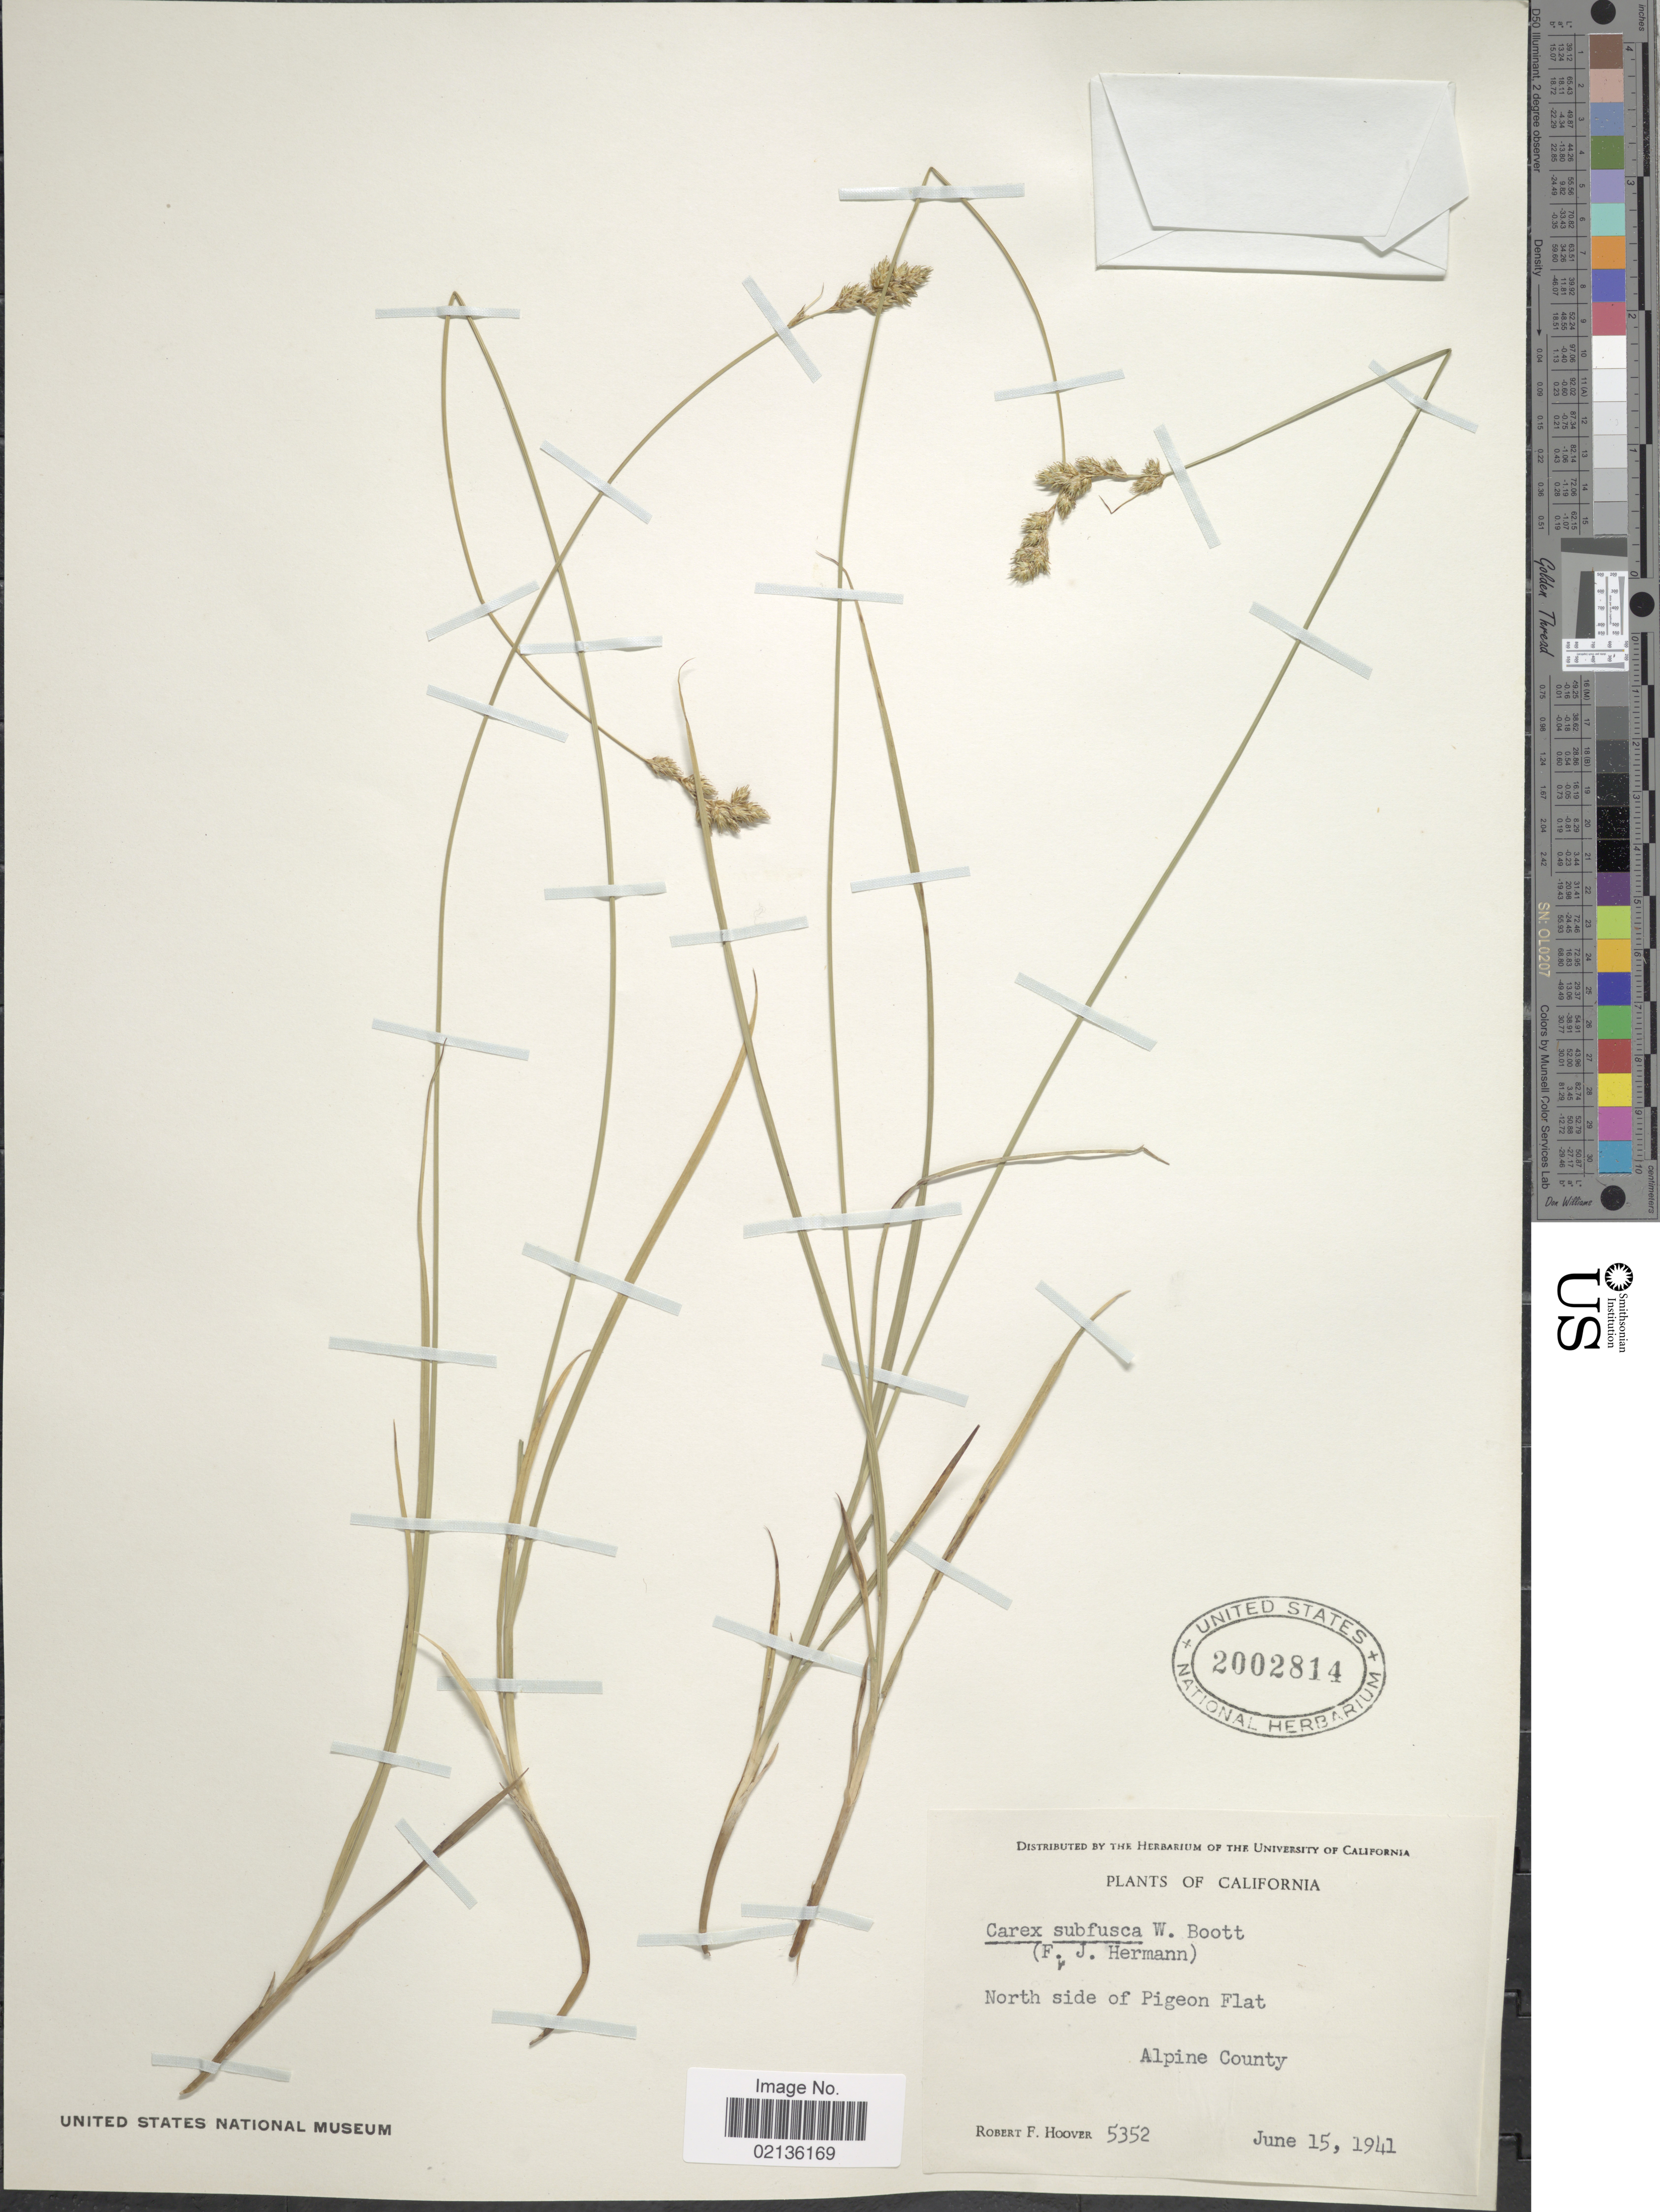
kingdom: Plantae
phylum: Tracheophyta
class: Liliopsida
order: Poales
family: Cyperaceae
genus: Carex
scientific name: Carex subfusca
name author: W. Boott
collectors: R. F. Hoover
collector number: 5352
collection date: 1941-06-15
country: United States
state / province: California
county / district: Alpine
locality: North side of Pigeon Flat, Alpine County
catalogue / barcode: US 2002814